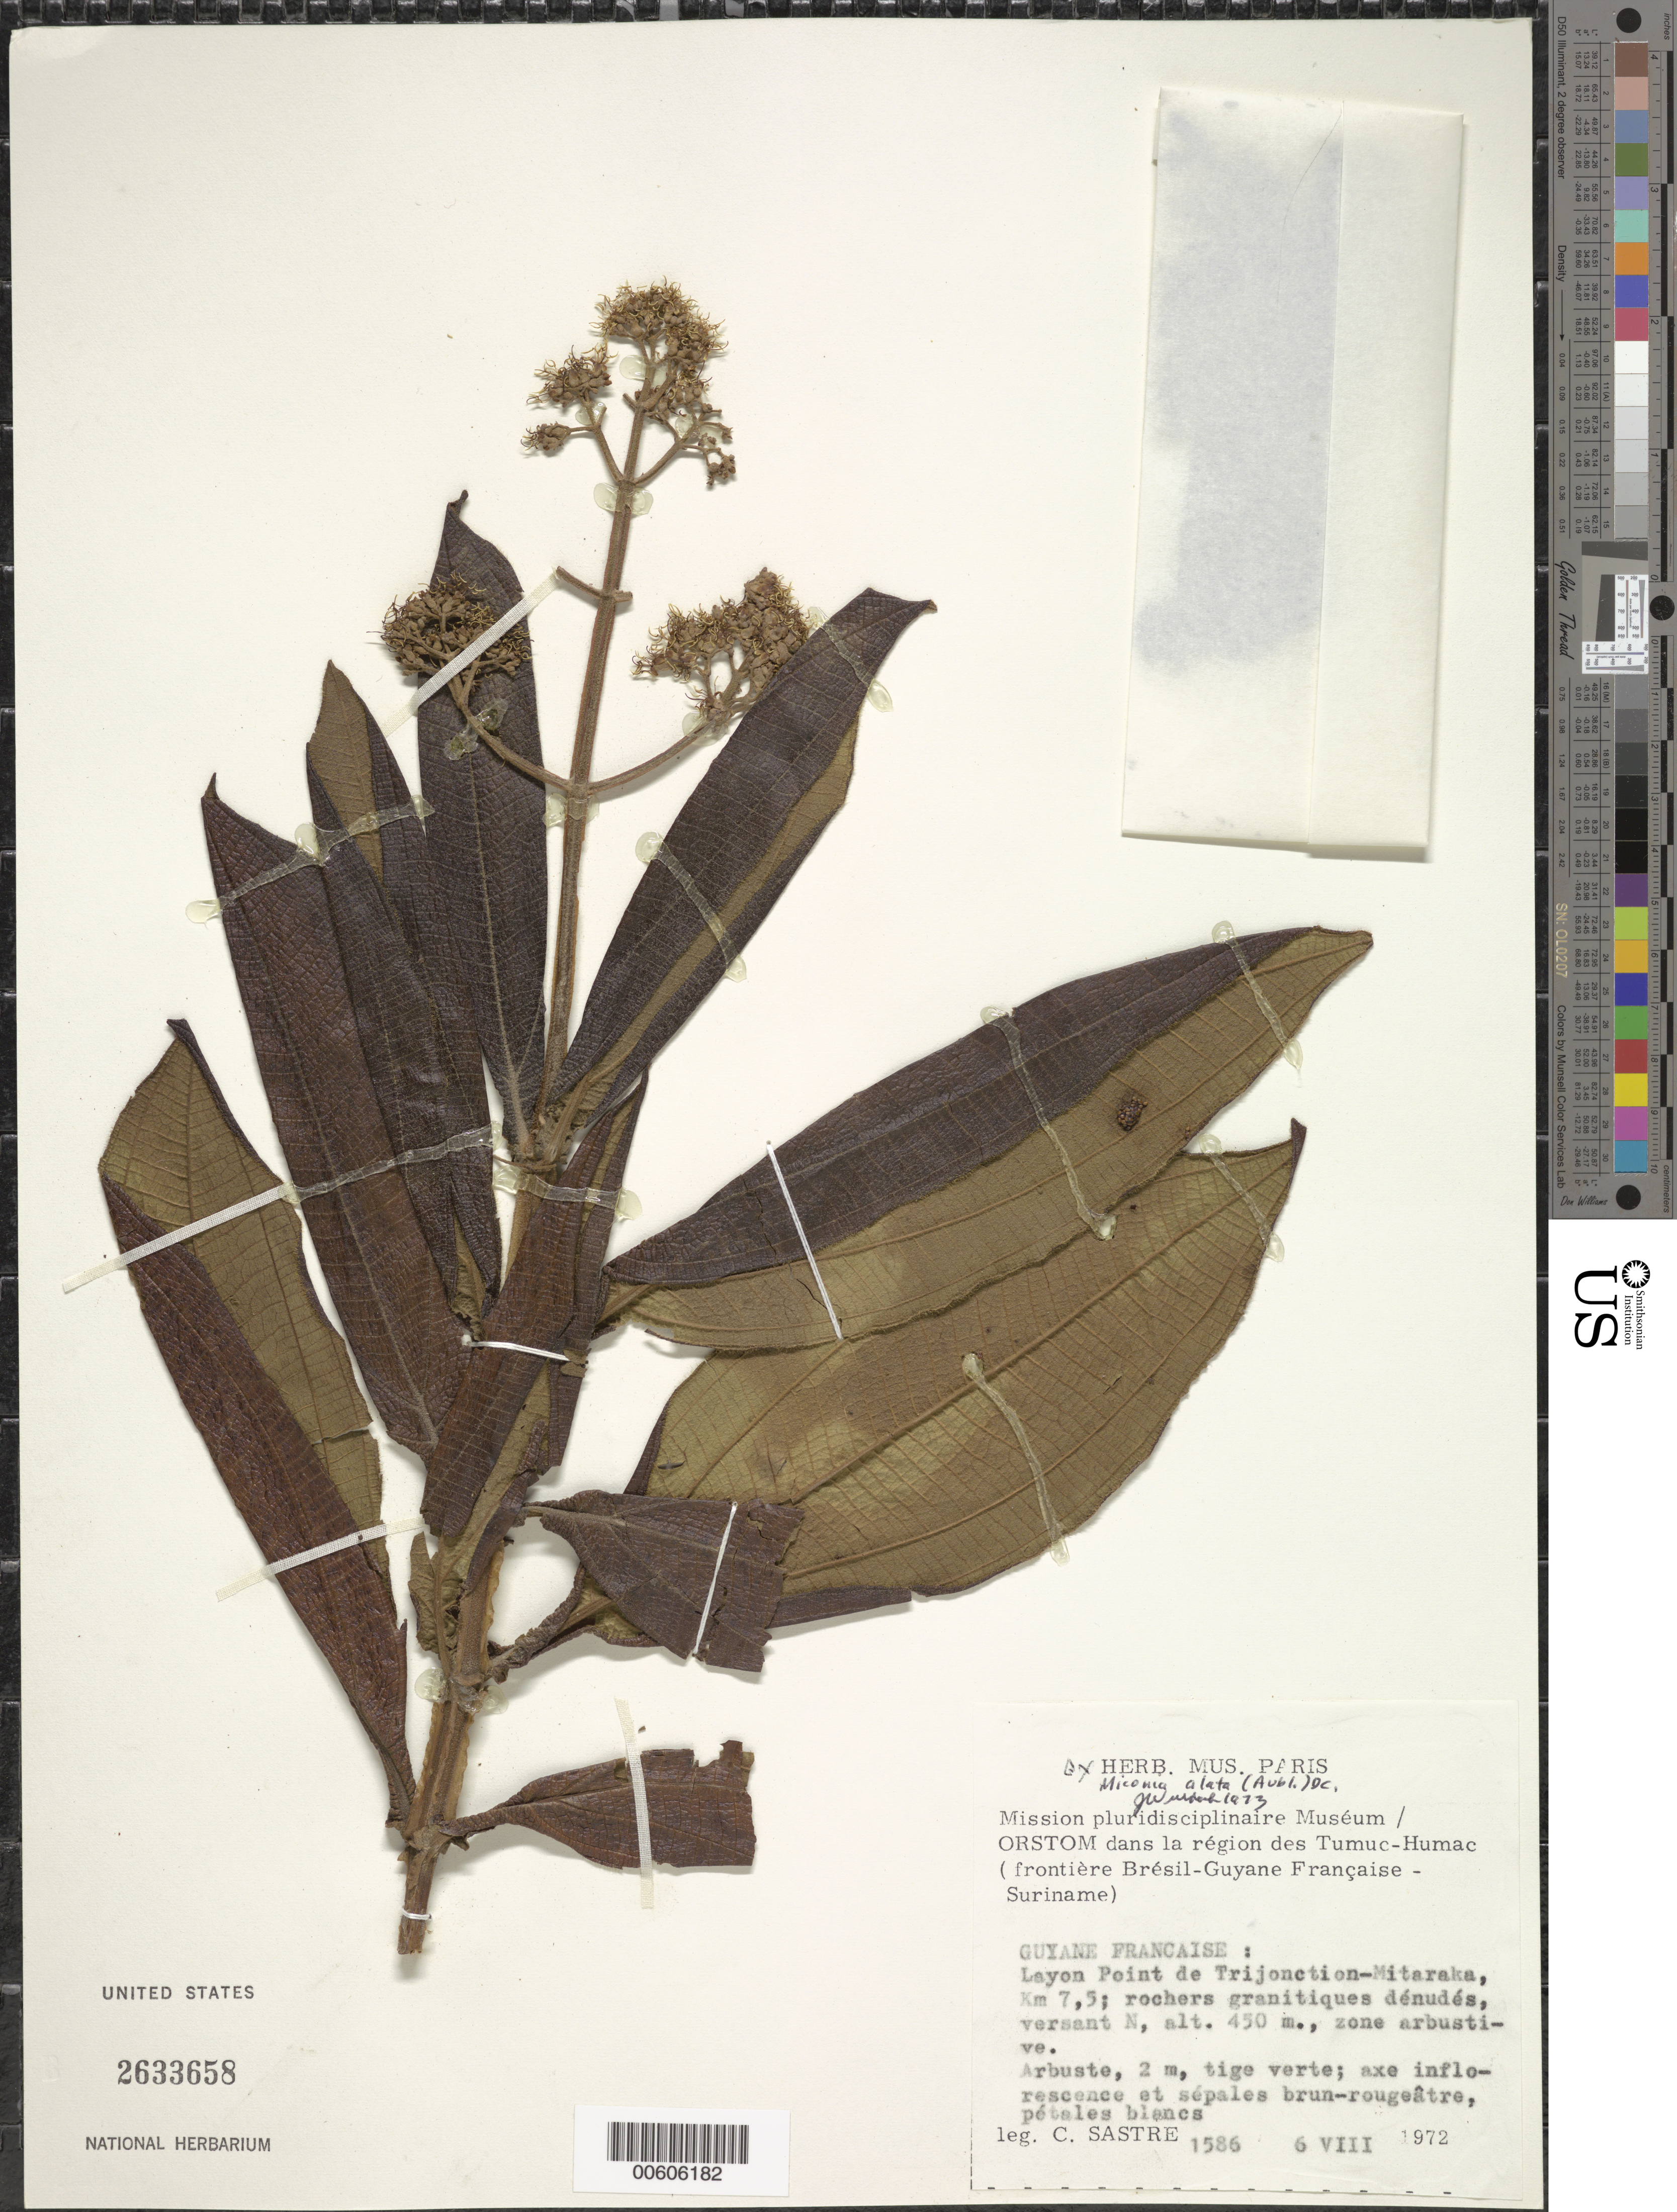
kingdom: Plantae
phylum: Tracheophyta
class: Magnoliopsida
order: Myrtales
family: Melastomataceae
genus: Miconia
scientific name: Miconia alata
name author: (Aubl.) DC.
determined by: Wurdack, John J., (US), US (UNITED STATES)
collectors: C. H. L. Sastre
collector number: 1586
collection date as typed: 6-Aug-72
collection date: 1972-08-06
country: French Guiana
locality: Layon Point de Trijonetion-Mitaraka, km 7.5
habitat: Rochers granitiques denudes, versant N, zone arbustive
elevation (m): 450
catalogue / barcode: US 2633658